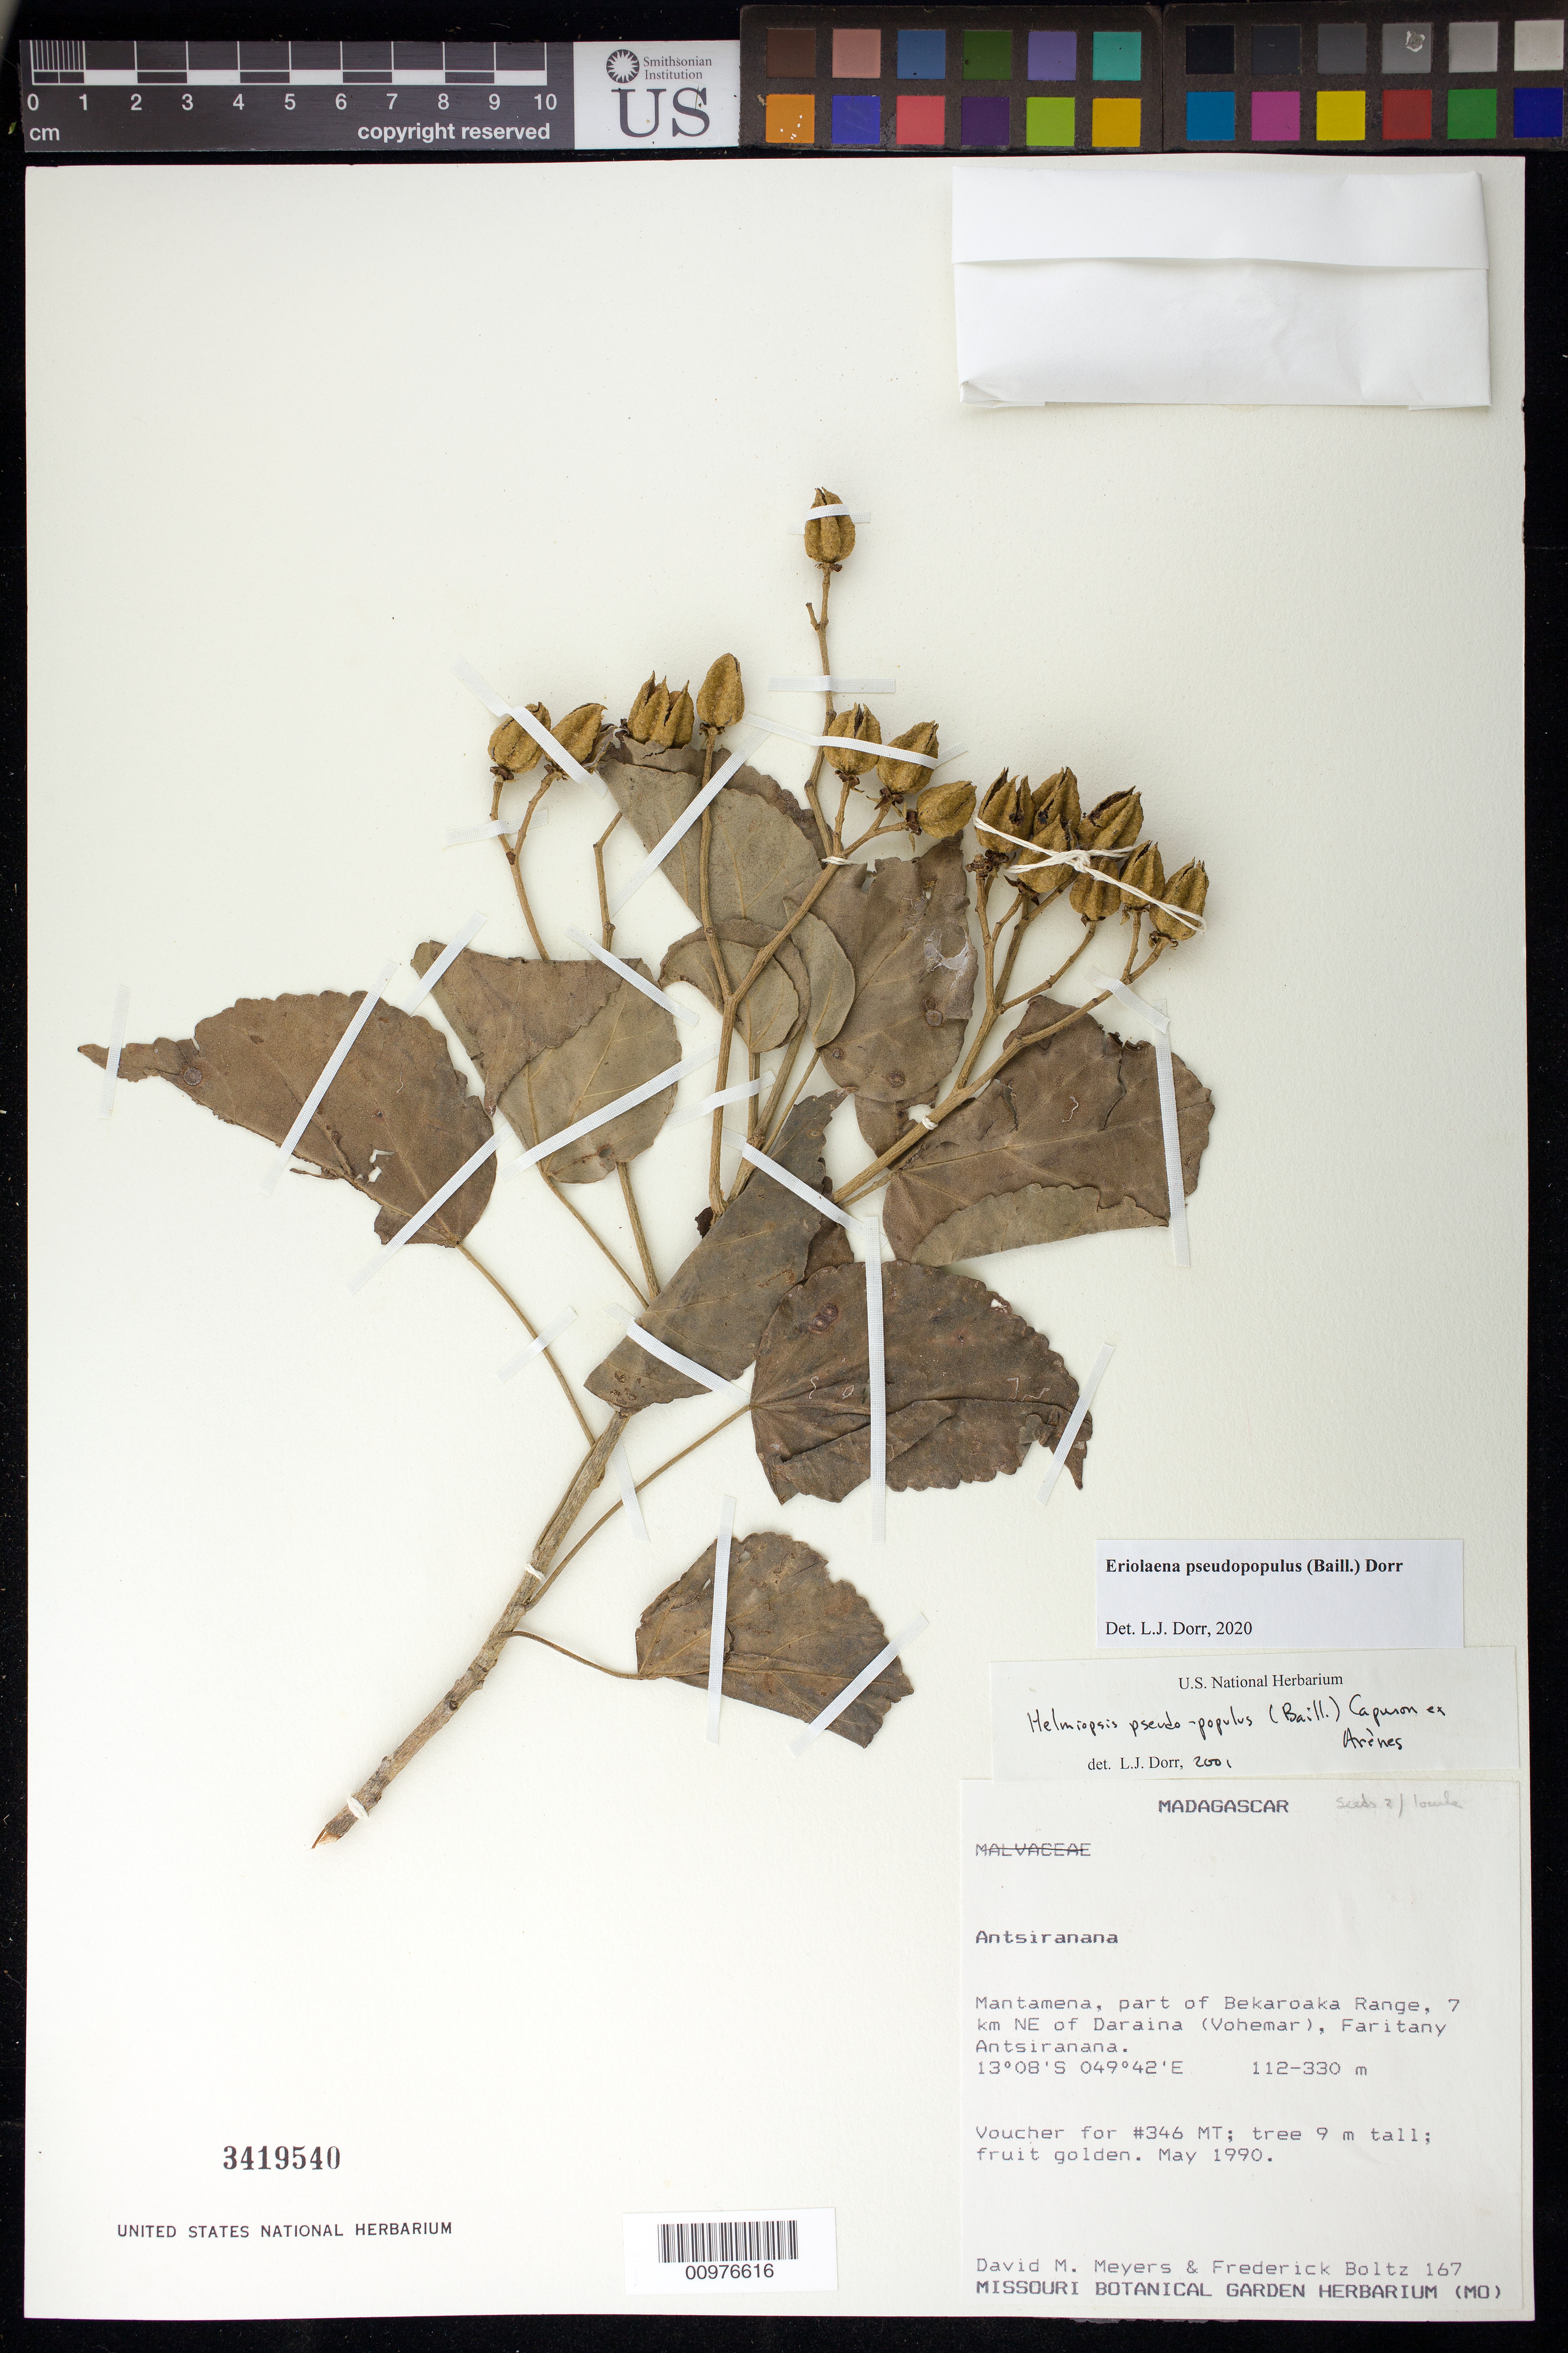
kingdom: Plantae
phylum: Tracheophyta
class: Magnoliopsida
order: Malvales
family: Malvaceae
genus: Eriolaena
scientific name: Eriolaena pseudopopulus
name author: (Baill.) Dorr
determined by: Dorr, L. J., (BOT), Smithsonian Institution - National Museum of Natural History (UNITED STATES)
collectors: D. M. Meyers & F. Boltz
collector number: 167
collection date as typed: May 1990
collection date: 1990-05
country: Madagascar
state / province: Sava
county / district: Vohémar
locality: Mantamena, part of Bekaroaka Range, 7 km NE of Daraina (Vohemar), Faritany Antsiranana.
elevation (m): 112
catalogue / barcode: US 3419540